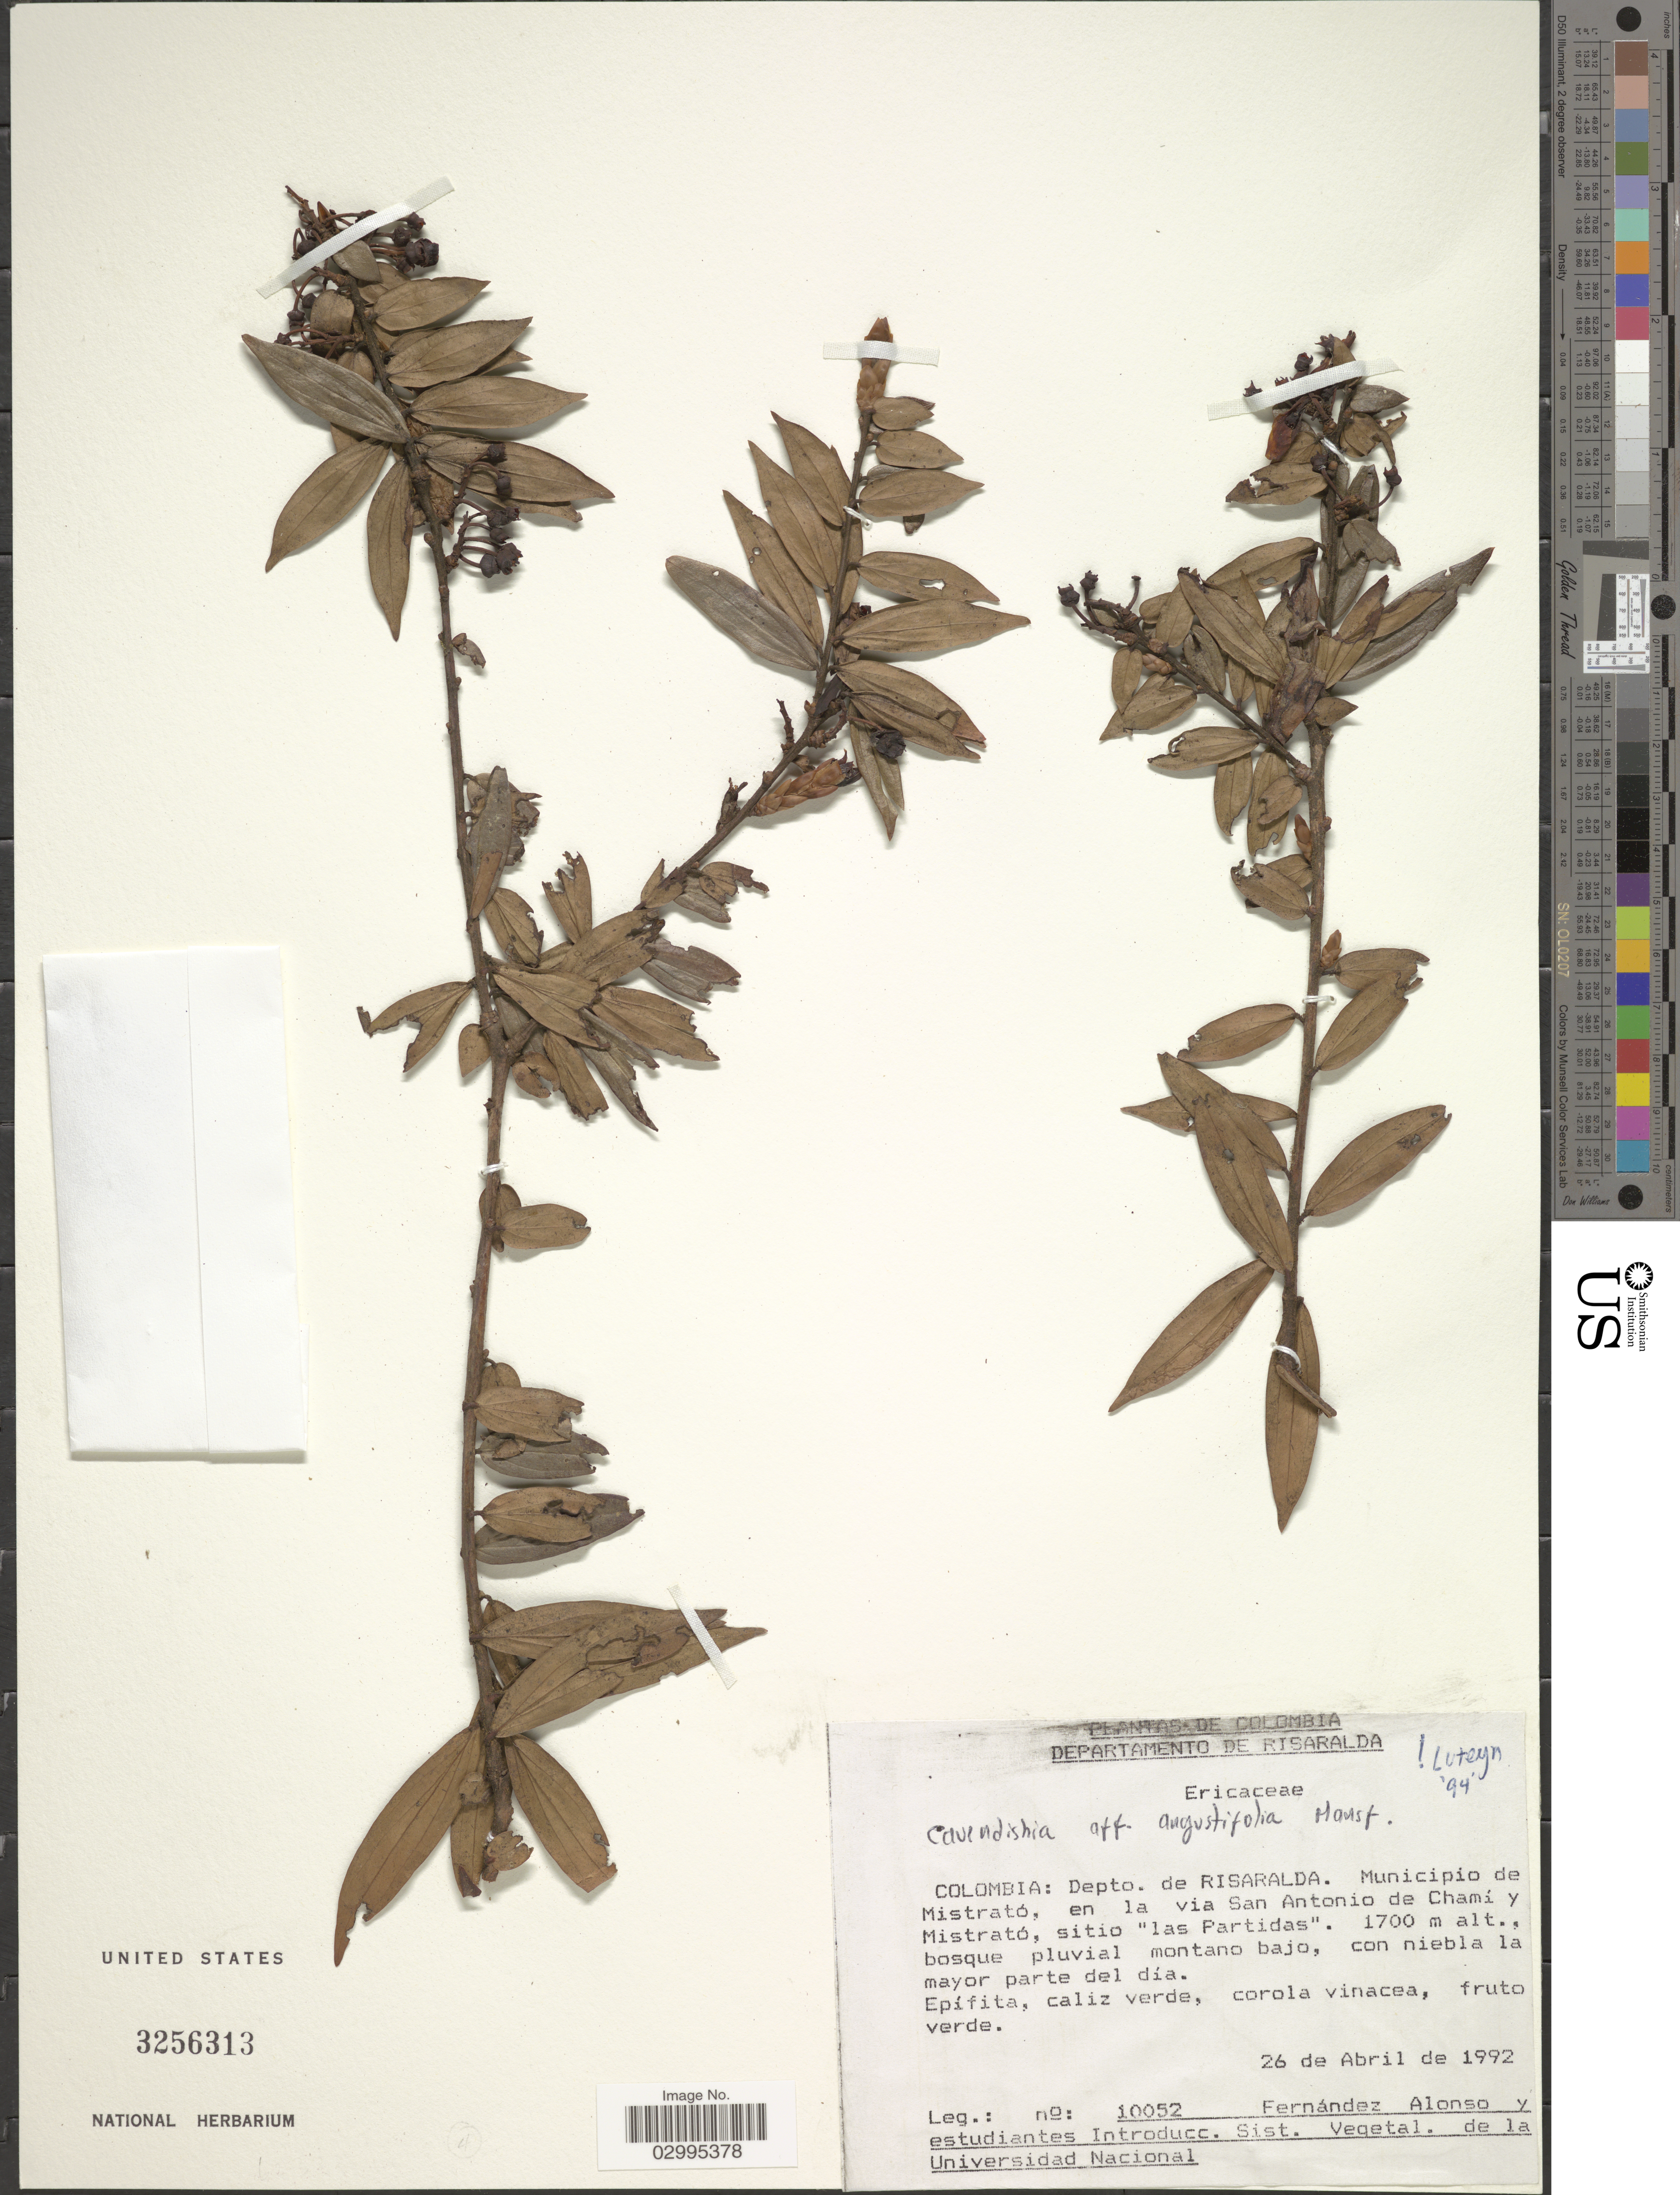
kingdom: Plantae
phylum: Tracheophyta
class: Magnoliopsida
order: Ericales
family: Ericaceae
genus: Cavendishia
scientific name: Cavendishia angustifolia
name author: Mansf.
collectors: F. Alonso & Estudiantes Introducc. Sist. Vegetal. de la Universidad Nacional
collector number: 10052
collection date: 1992-04-26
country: Colombia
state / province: Risaralda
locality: Depto. de Risaralda. Municipio de Mistrató, en la via San Antonio de Chamí y Mistrató, sitio "las Partidas".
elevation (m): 1700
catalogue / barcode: US 3256313